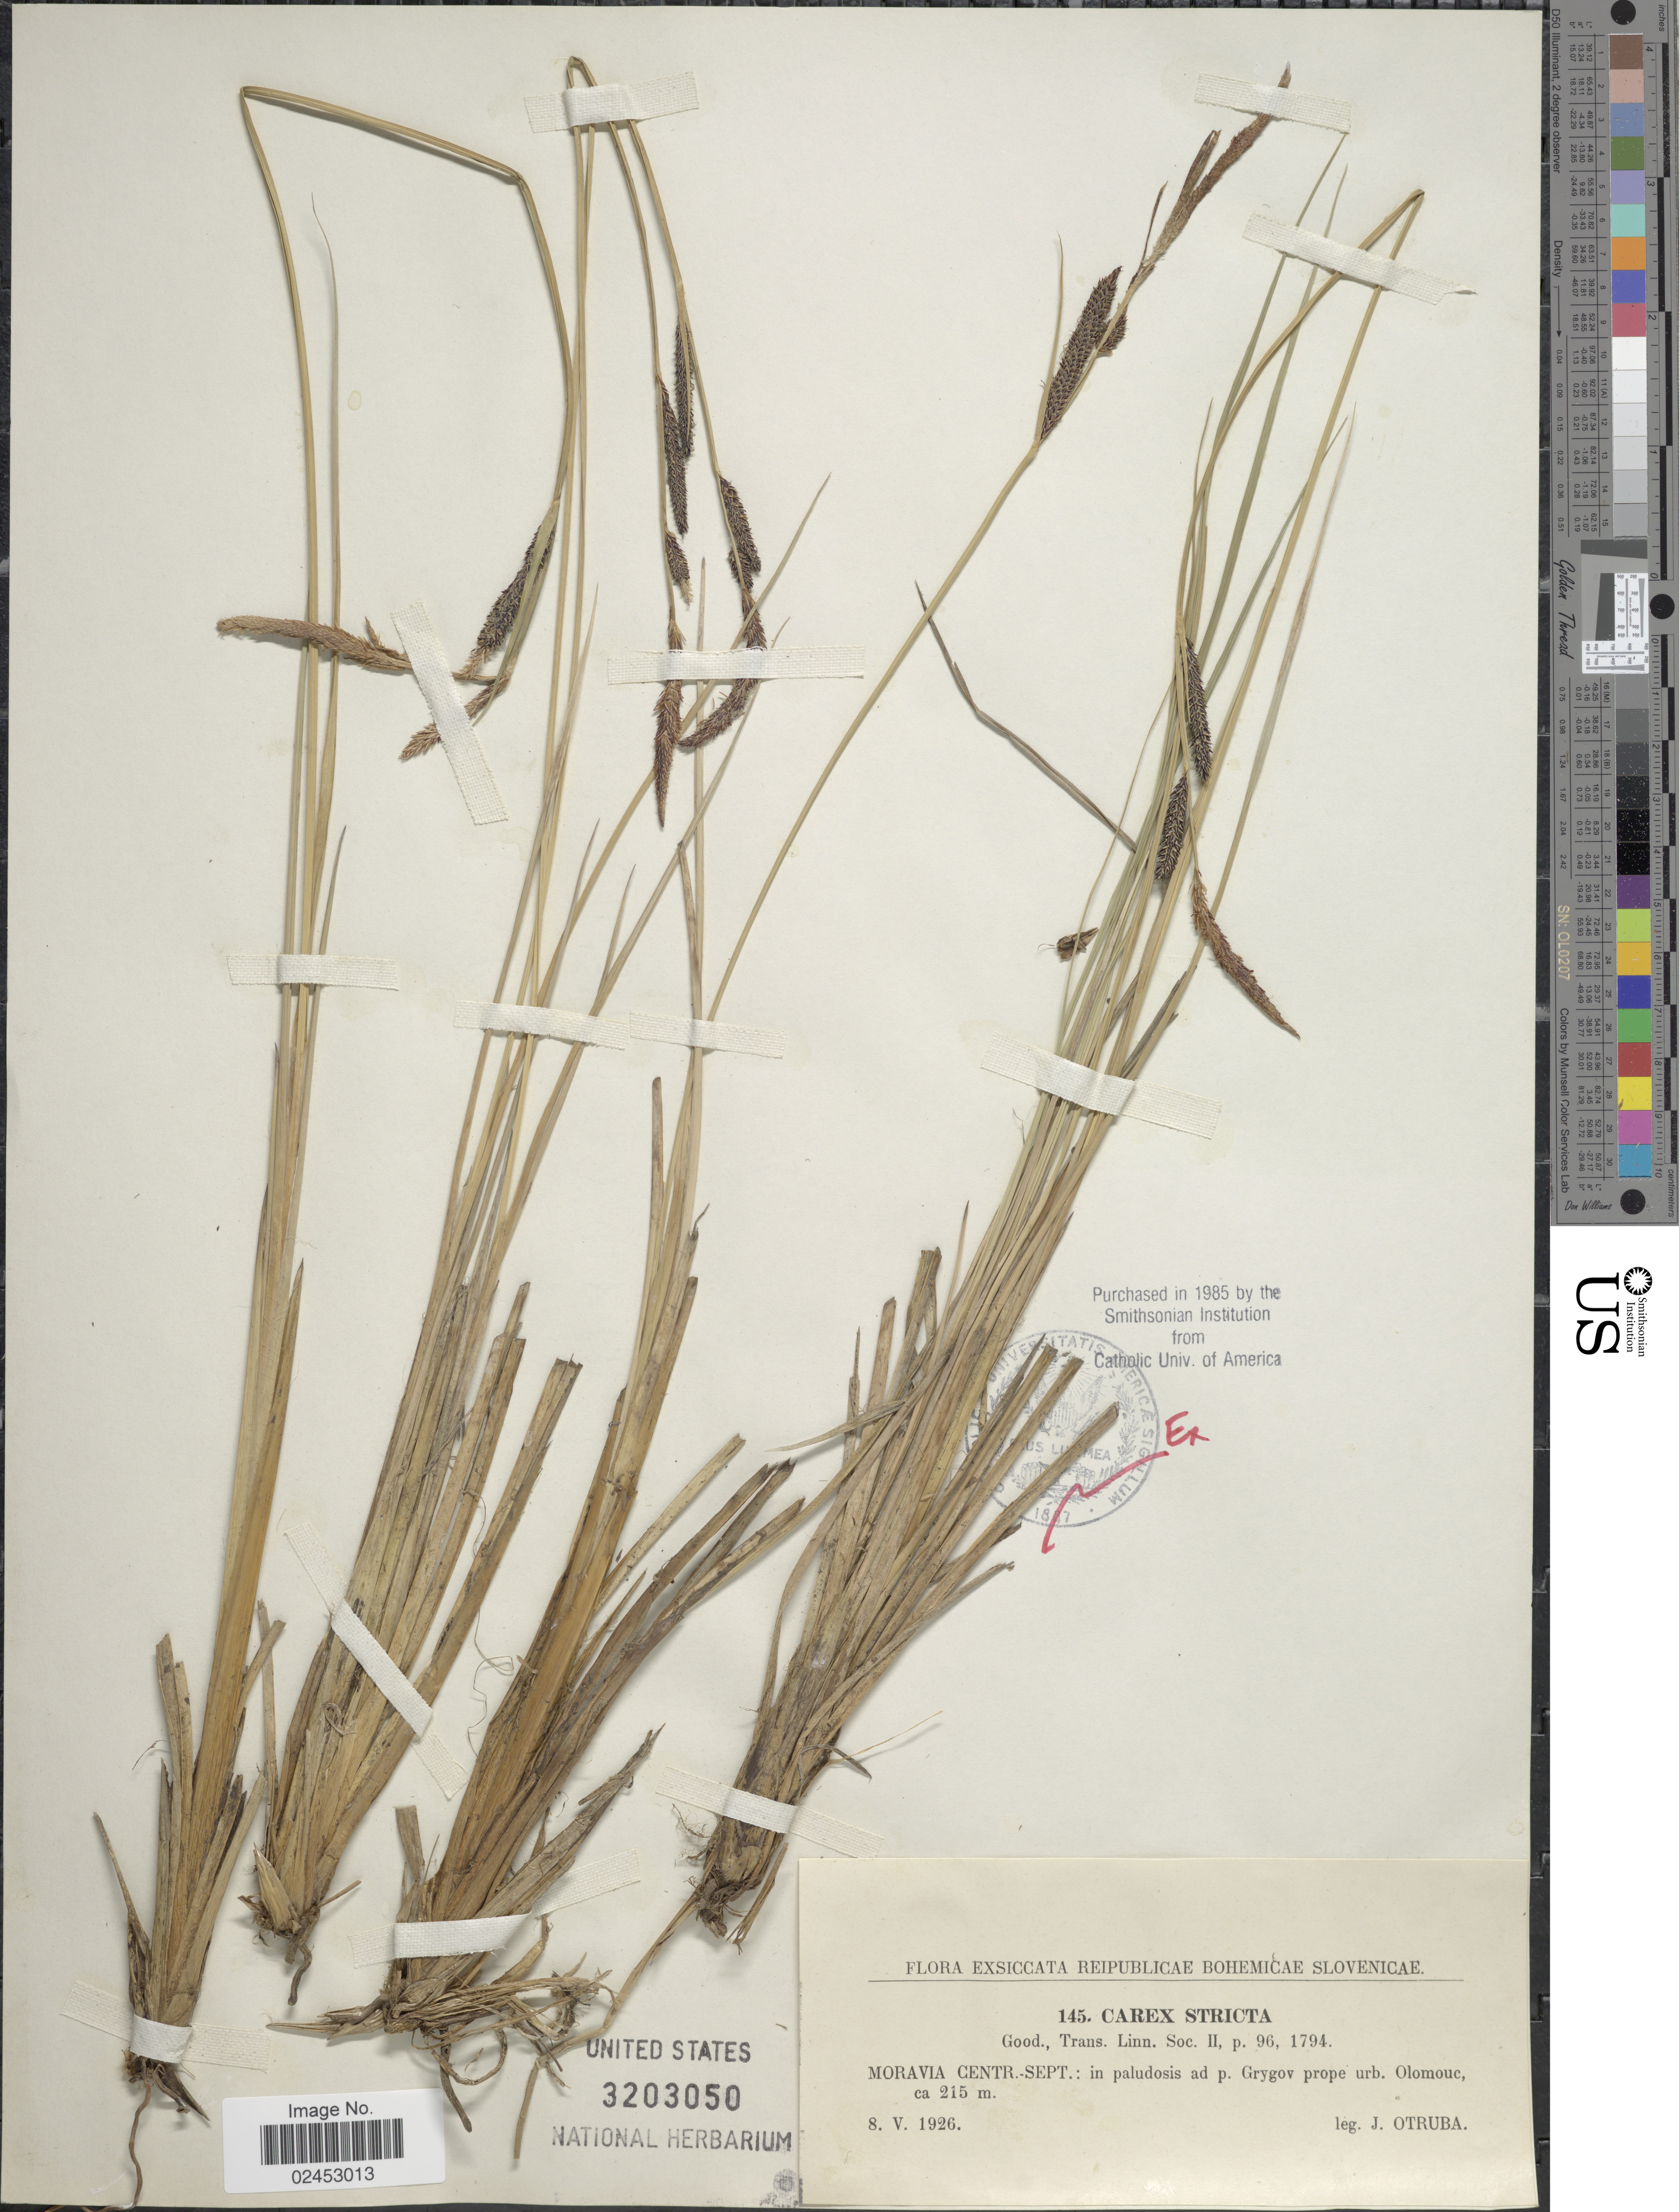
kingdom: Plantae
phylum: Tracheophyta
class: Liliopsida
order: Poales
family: Cyperaceae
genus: Carex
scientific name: Carex stricta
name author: Lam.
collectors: J. Otruba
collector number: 145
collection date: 1926-05-08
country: Czechia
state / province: Olomouc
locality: Reipublicae Bohemicae Slovenicae, Moravia centr.-sept.: in paludosis ad p. Grygov prope urb Olomouc.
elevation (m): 215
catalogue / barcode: US 320305